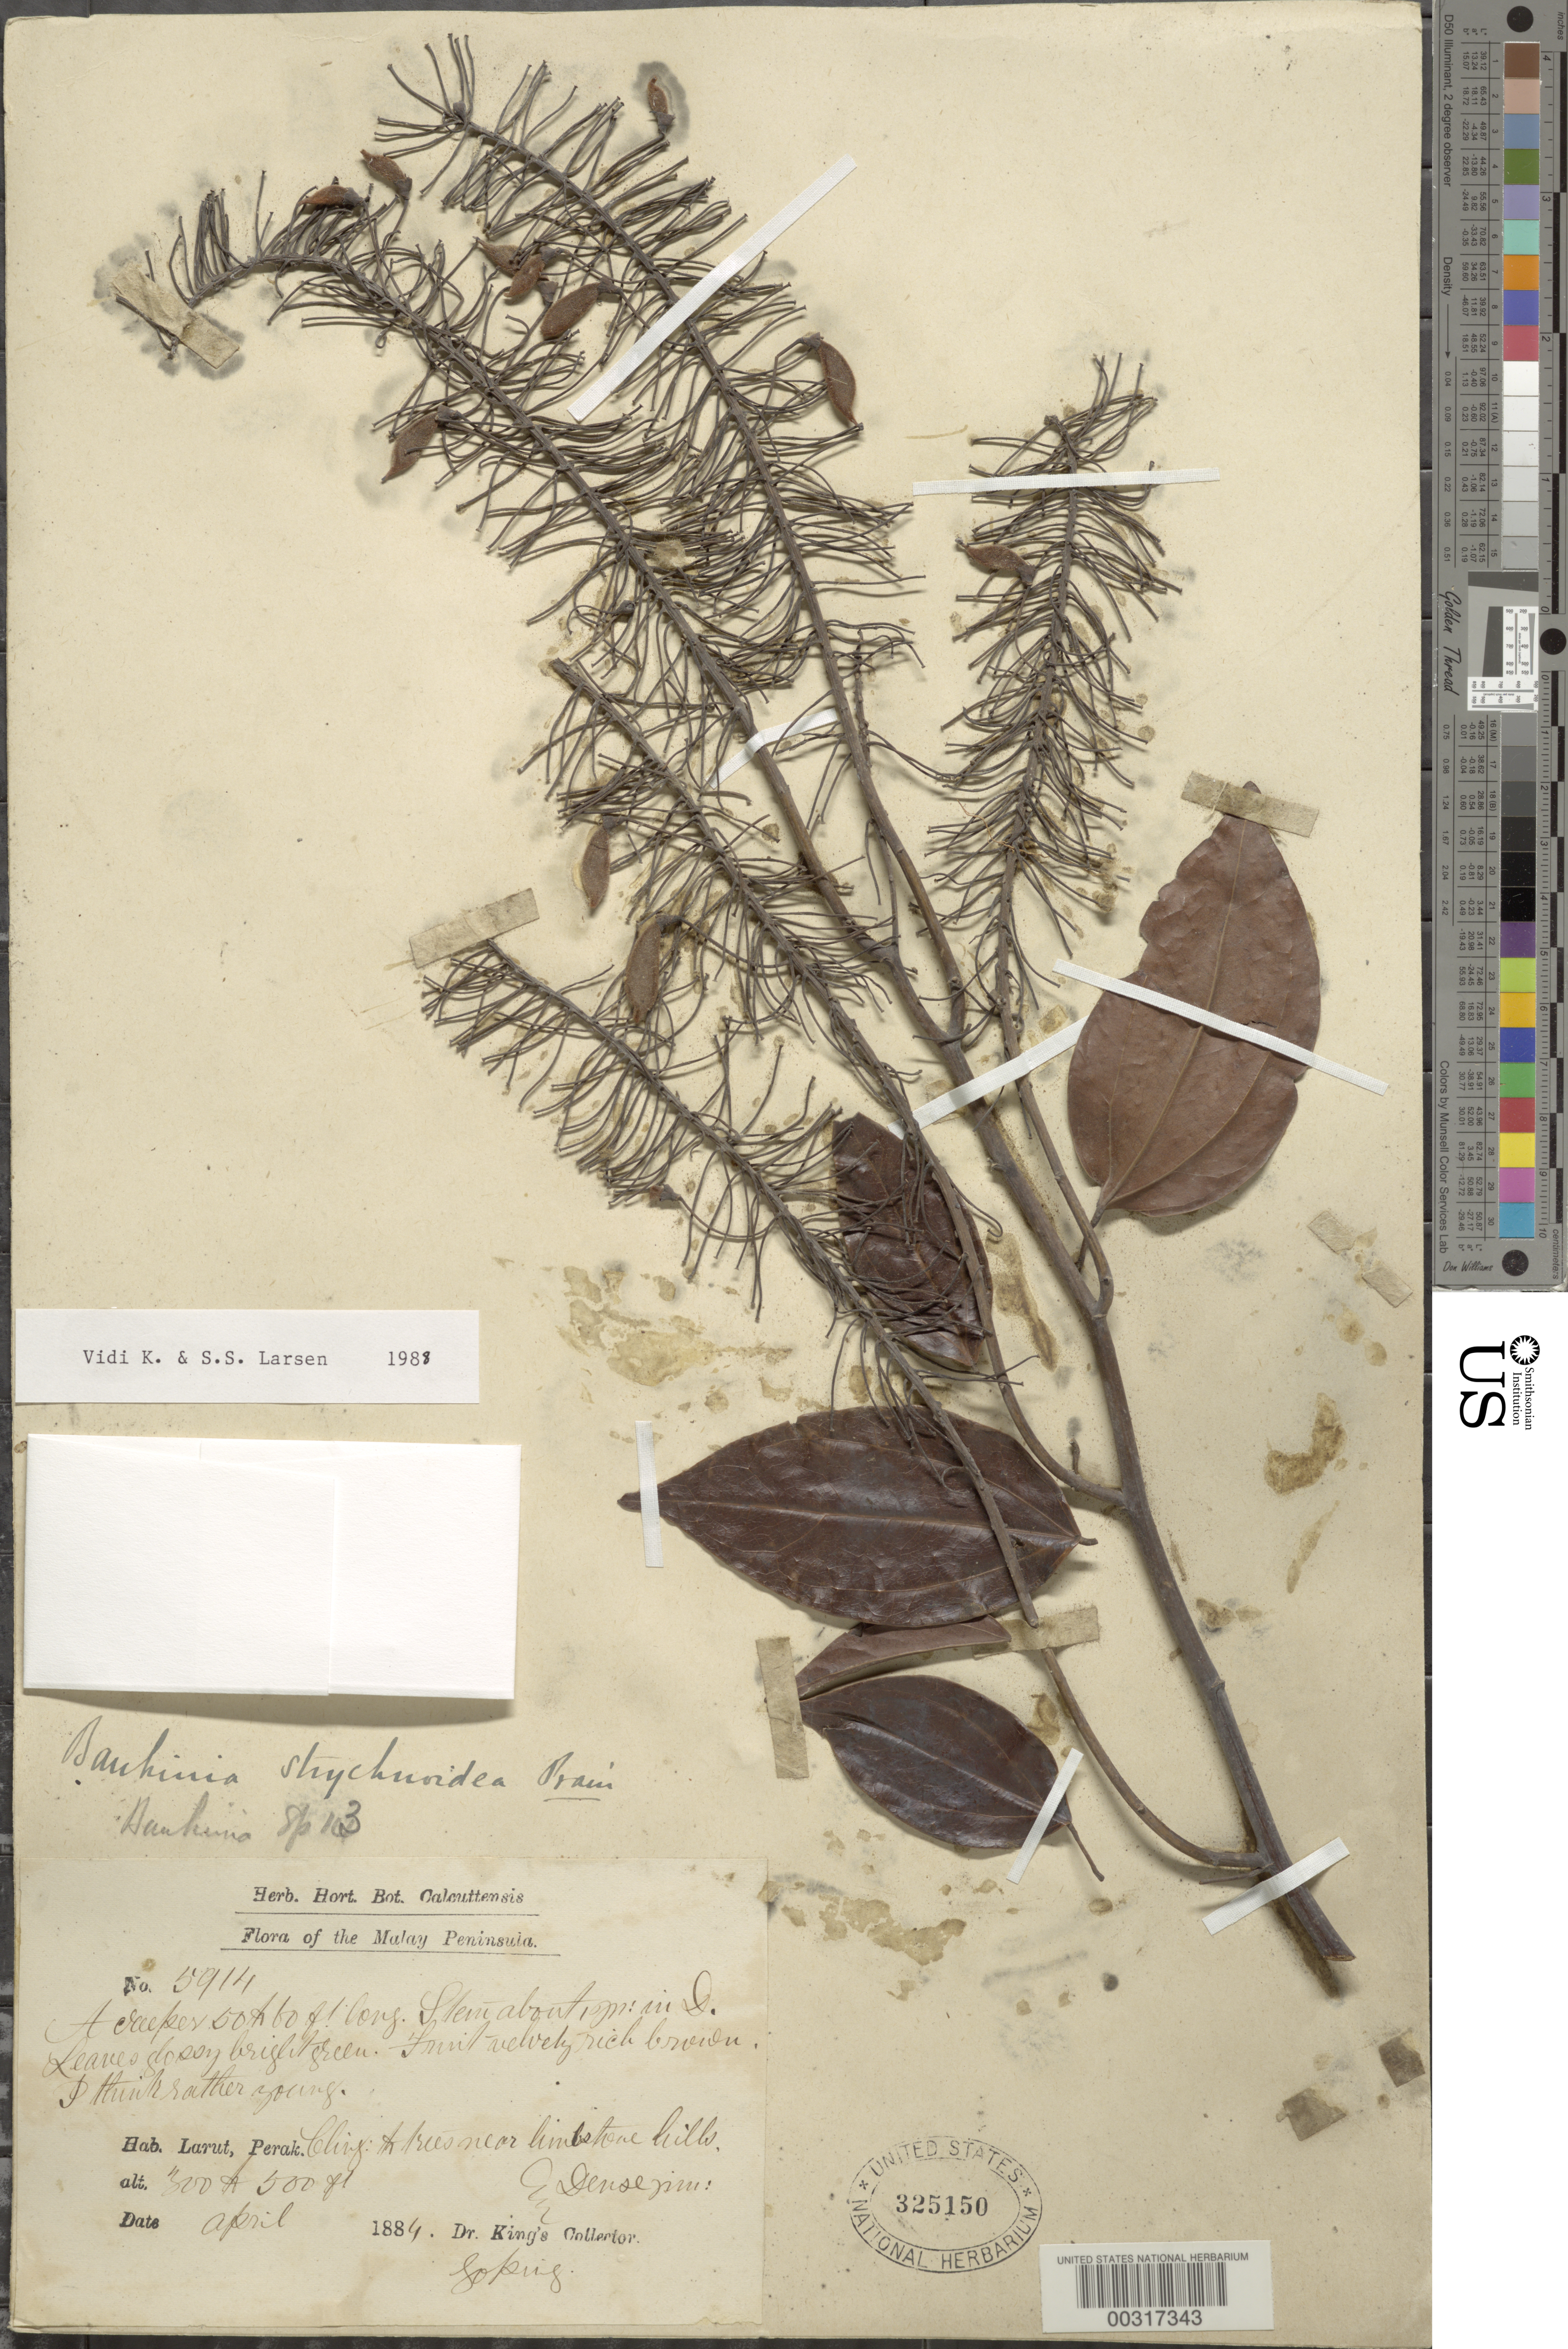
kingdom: Plantae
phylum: Tracheophyta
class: Magnoliopsida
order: Fabales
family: Fabaceae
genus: Phanera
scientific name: Phanera strychnoidea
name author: (Prain) Bandyop. & Ghoshal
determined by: U.S. National Herbarium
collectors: Dr. King's collector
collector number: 5914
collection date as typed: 1884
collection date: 1884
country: Malaysia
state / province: Perak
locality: Larut, near limestone hills [Malay Peninsula]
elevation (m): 91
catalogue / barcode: US 325150